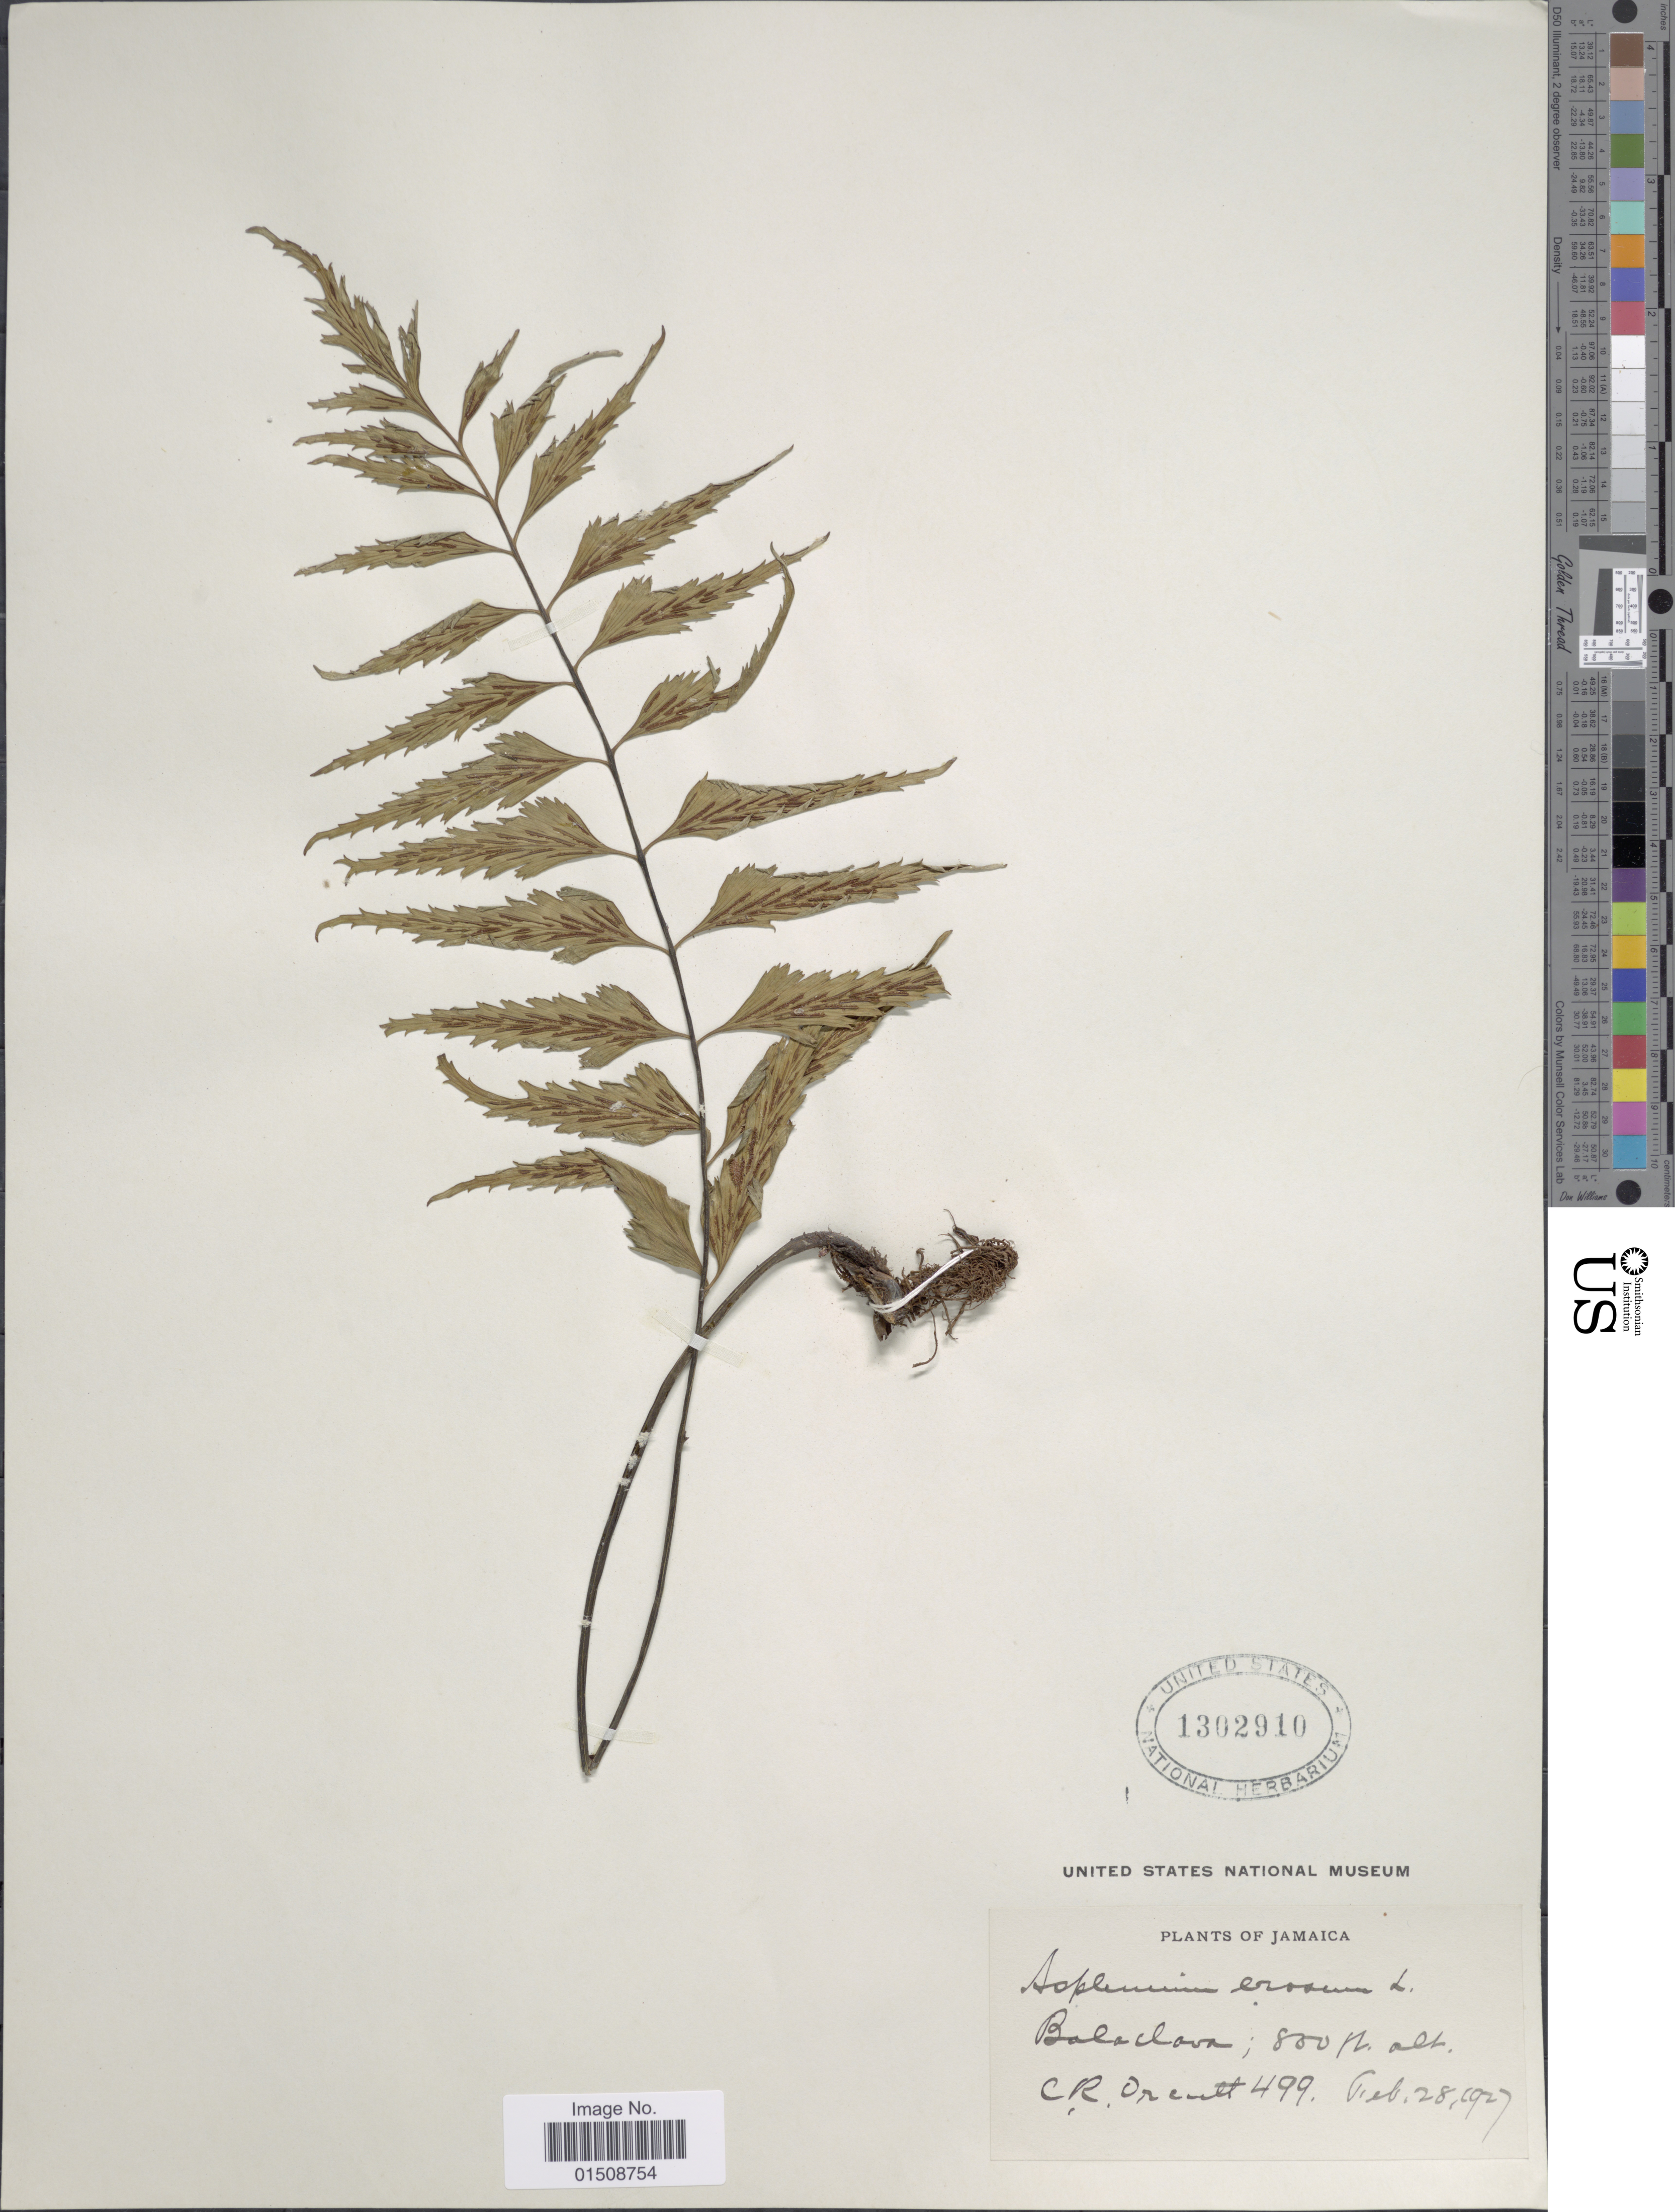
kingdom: Plantae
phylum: Tracheophyta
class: Polypodiopsida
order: Polypodiales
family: Aspleniaceae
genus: Asplenium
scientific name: Asplenium duale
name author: Jenman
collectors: C. R. Orcutt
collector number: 499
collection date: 1927-02-28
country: Jamaica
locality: Balaclava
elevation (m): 244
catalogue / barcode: US 1302910